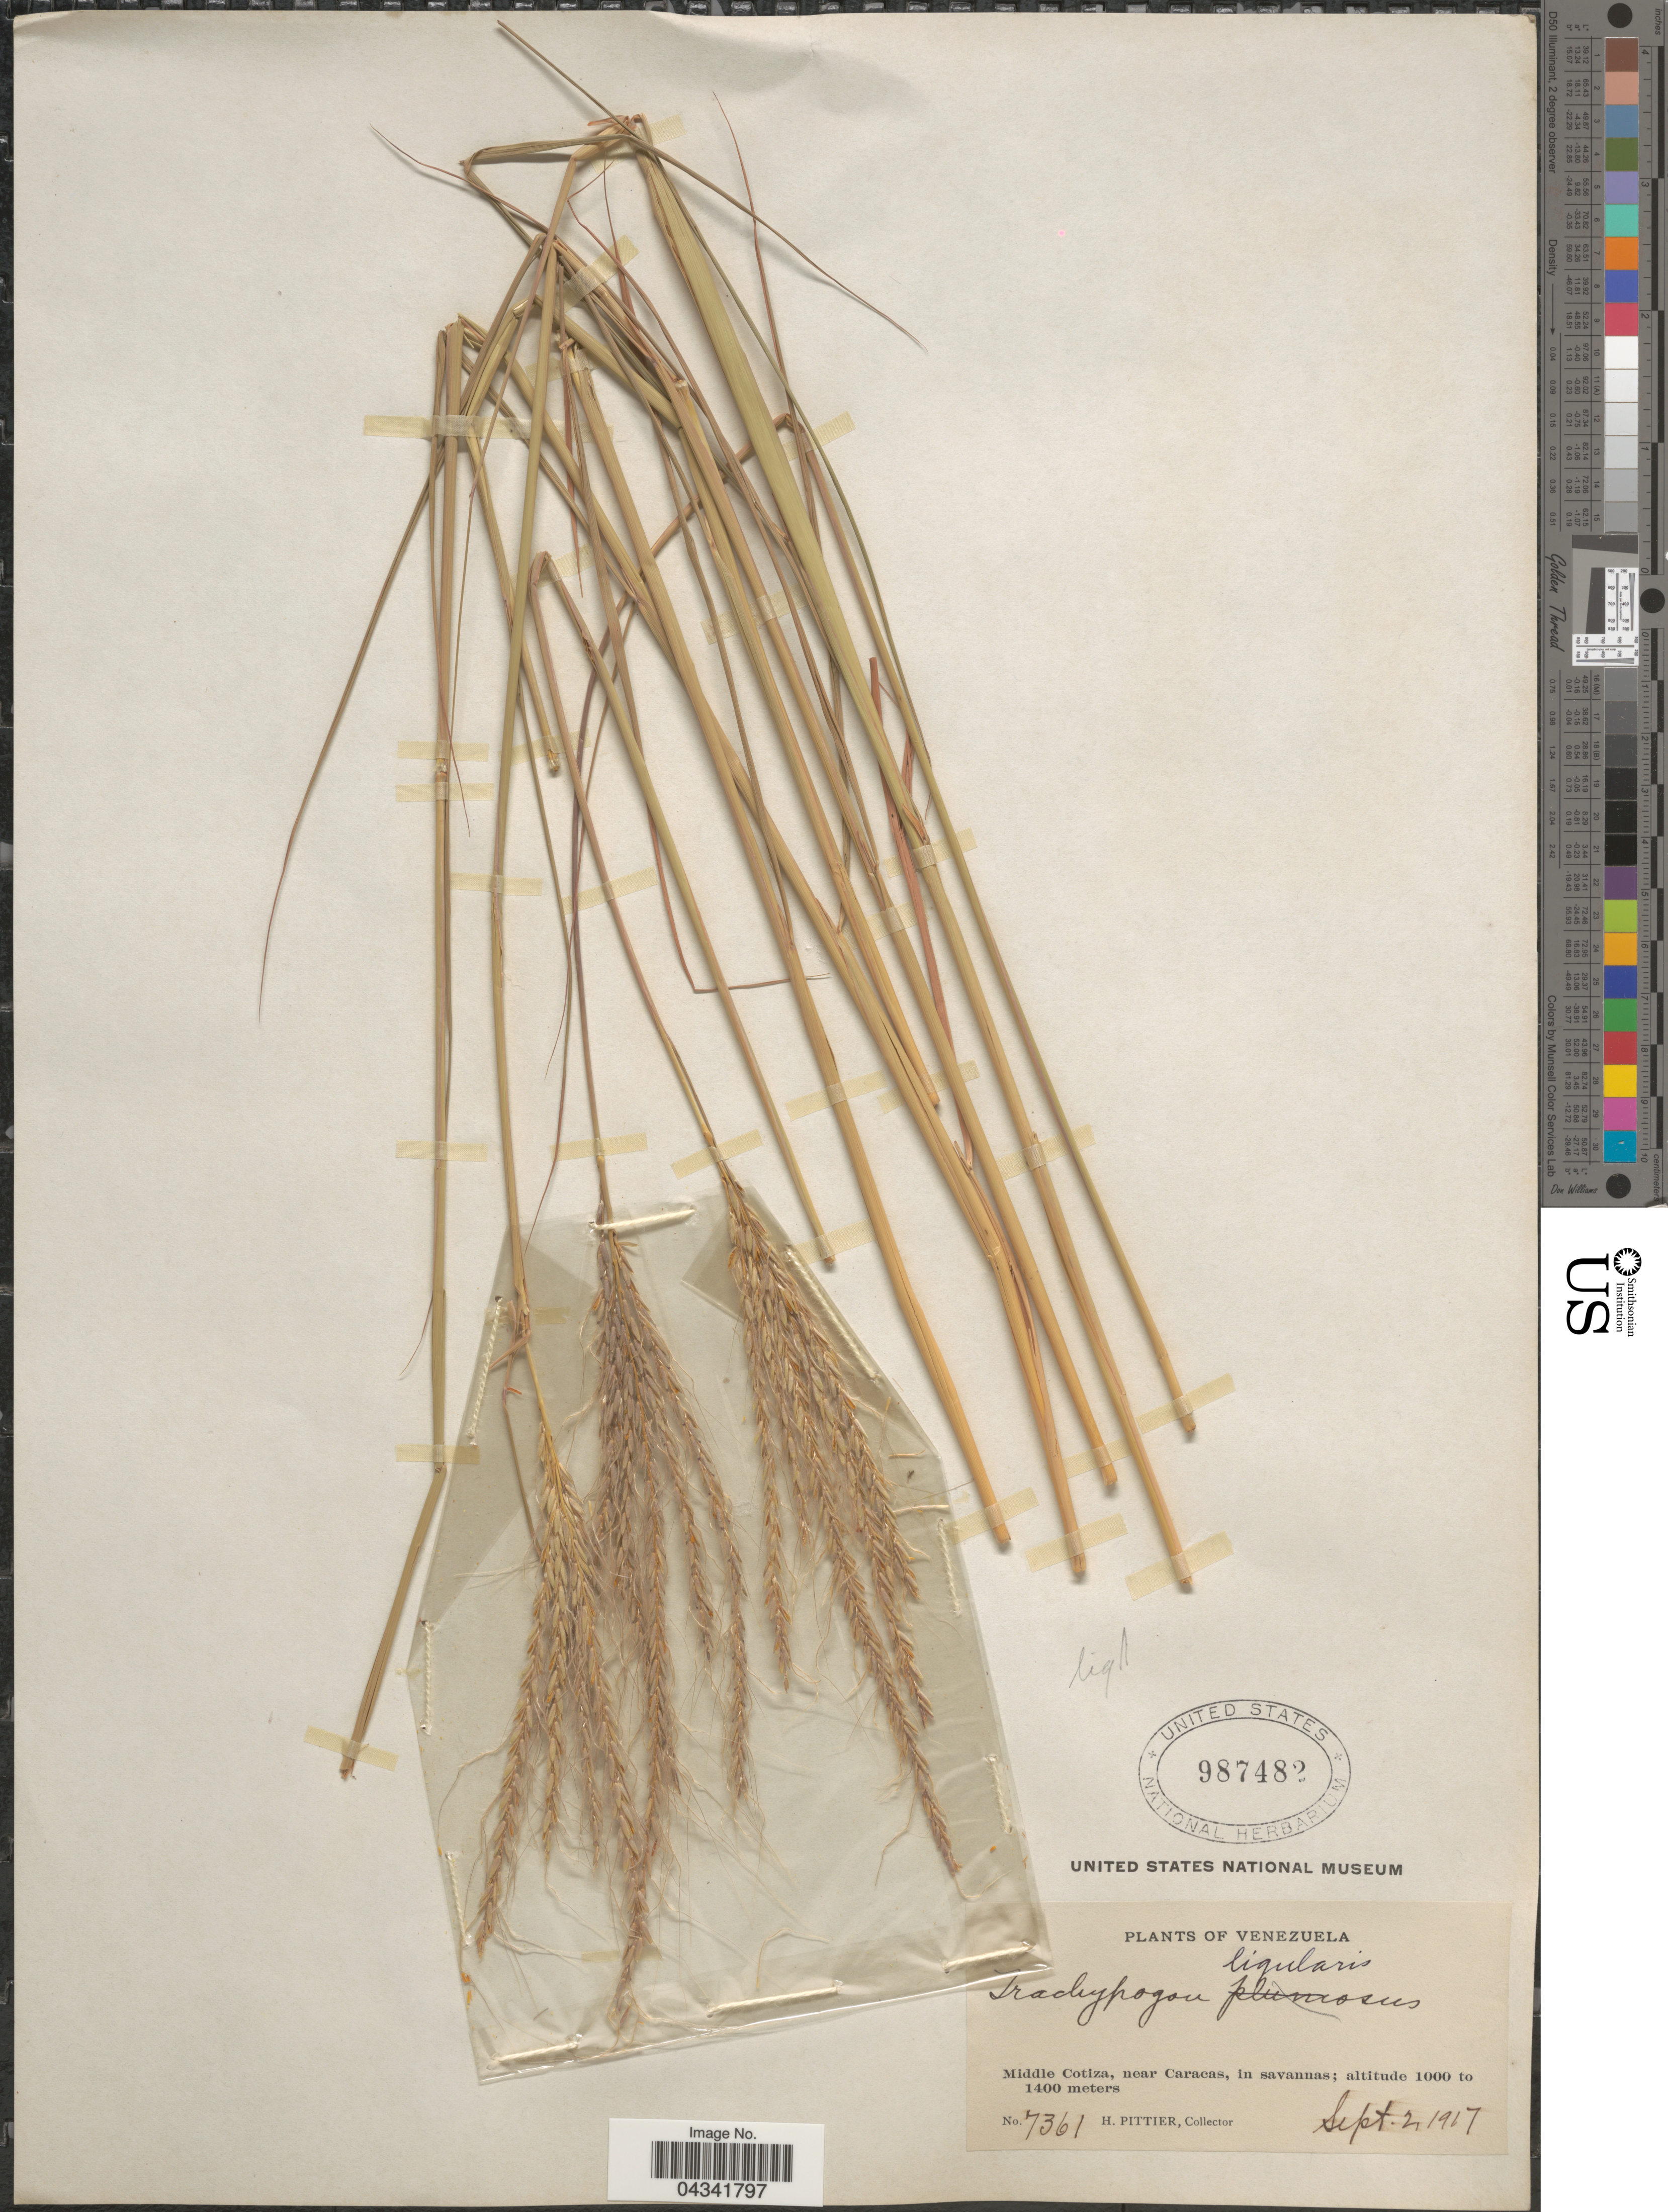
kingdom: Plantae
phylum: Tracheophyta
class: Liliopsida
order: Poales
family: Poaceae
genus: Trachypogon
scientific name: Trachypogon spicatus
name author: (L. f.) Kuntze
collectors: H. F. Pittier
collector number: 7361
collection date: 1917-09-02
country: Venezuela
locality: Middle Cotiza, near Caracas, in savannas.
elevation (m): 1000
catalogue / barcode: US 987482